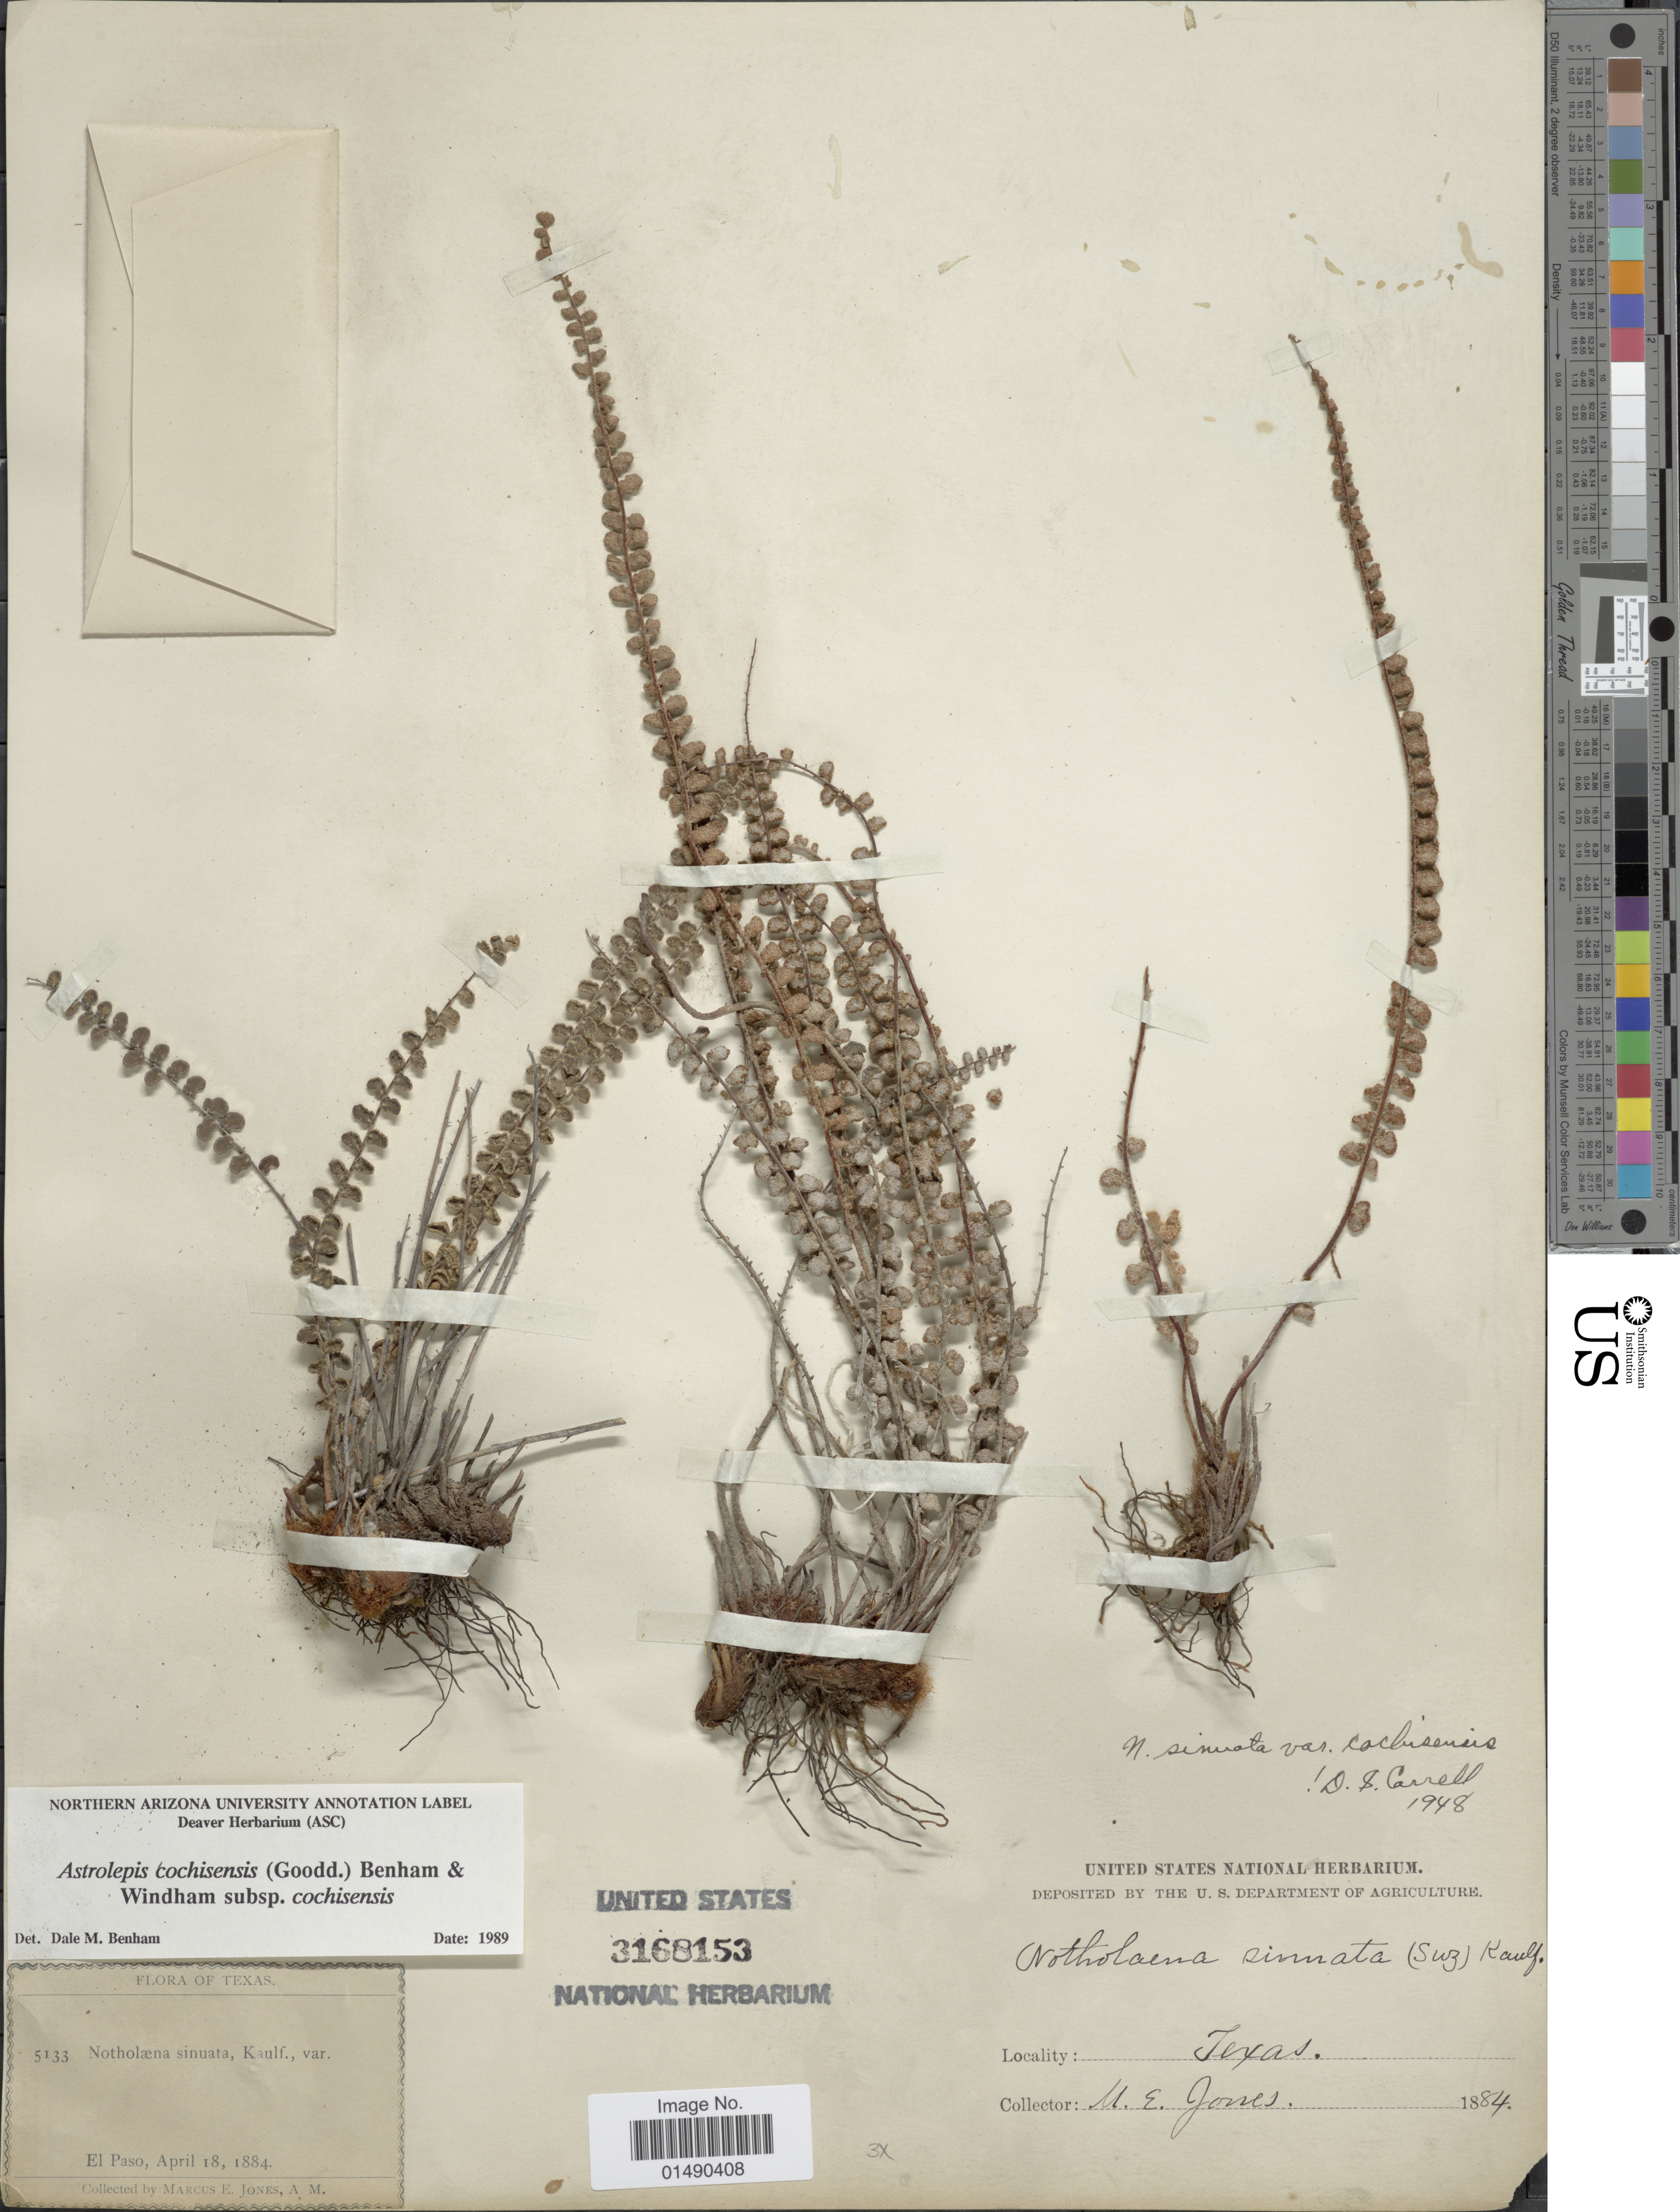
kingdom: Plantae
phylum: Tracheophyta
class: Polypodiopsida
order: Polypodiales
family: Pteridaceae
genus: Astrolepis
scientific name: Astrolepis cochisensis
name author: (C.O. Goodd.) D.M. Benham & Windham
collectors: M. E. Jones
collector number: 5133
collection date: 1884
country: United States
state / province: Texas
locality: El Paso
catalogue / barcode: US 3168153